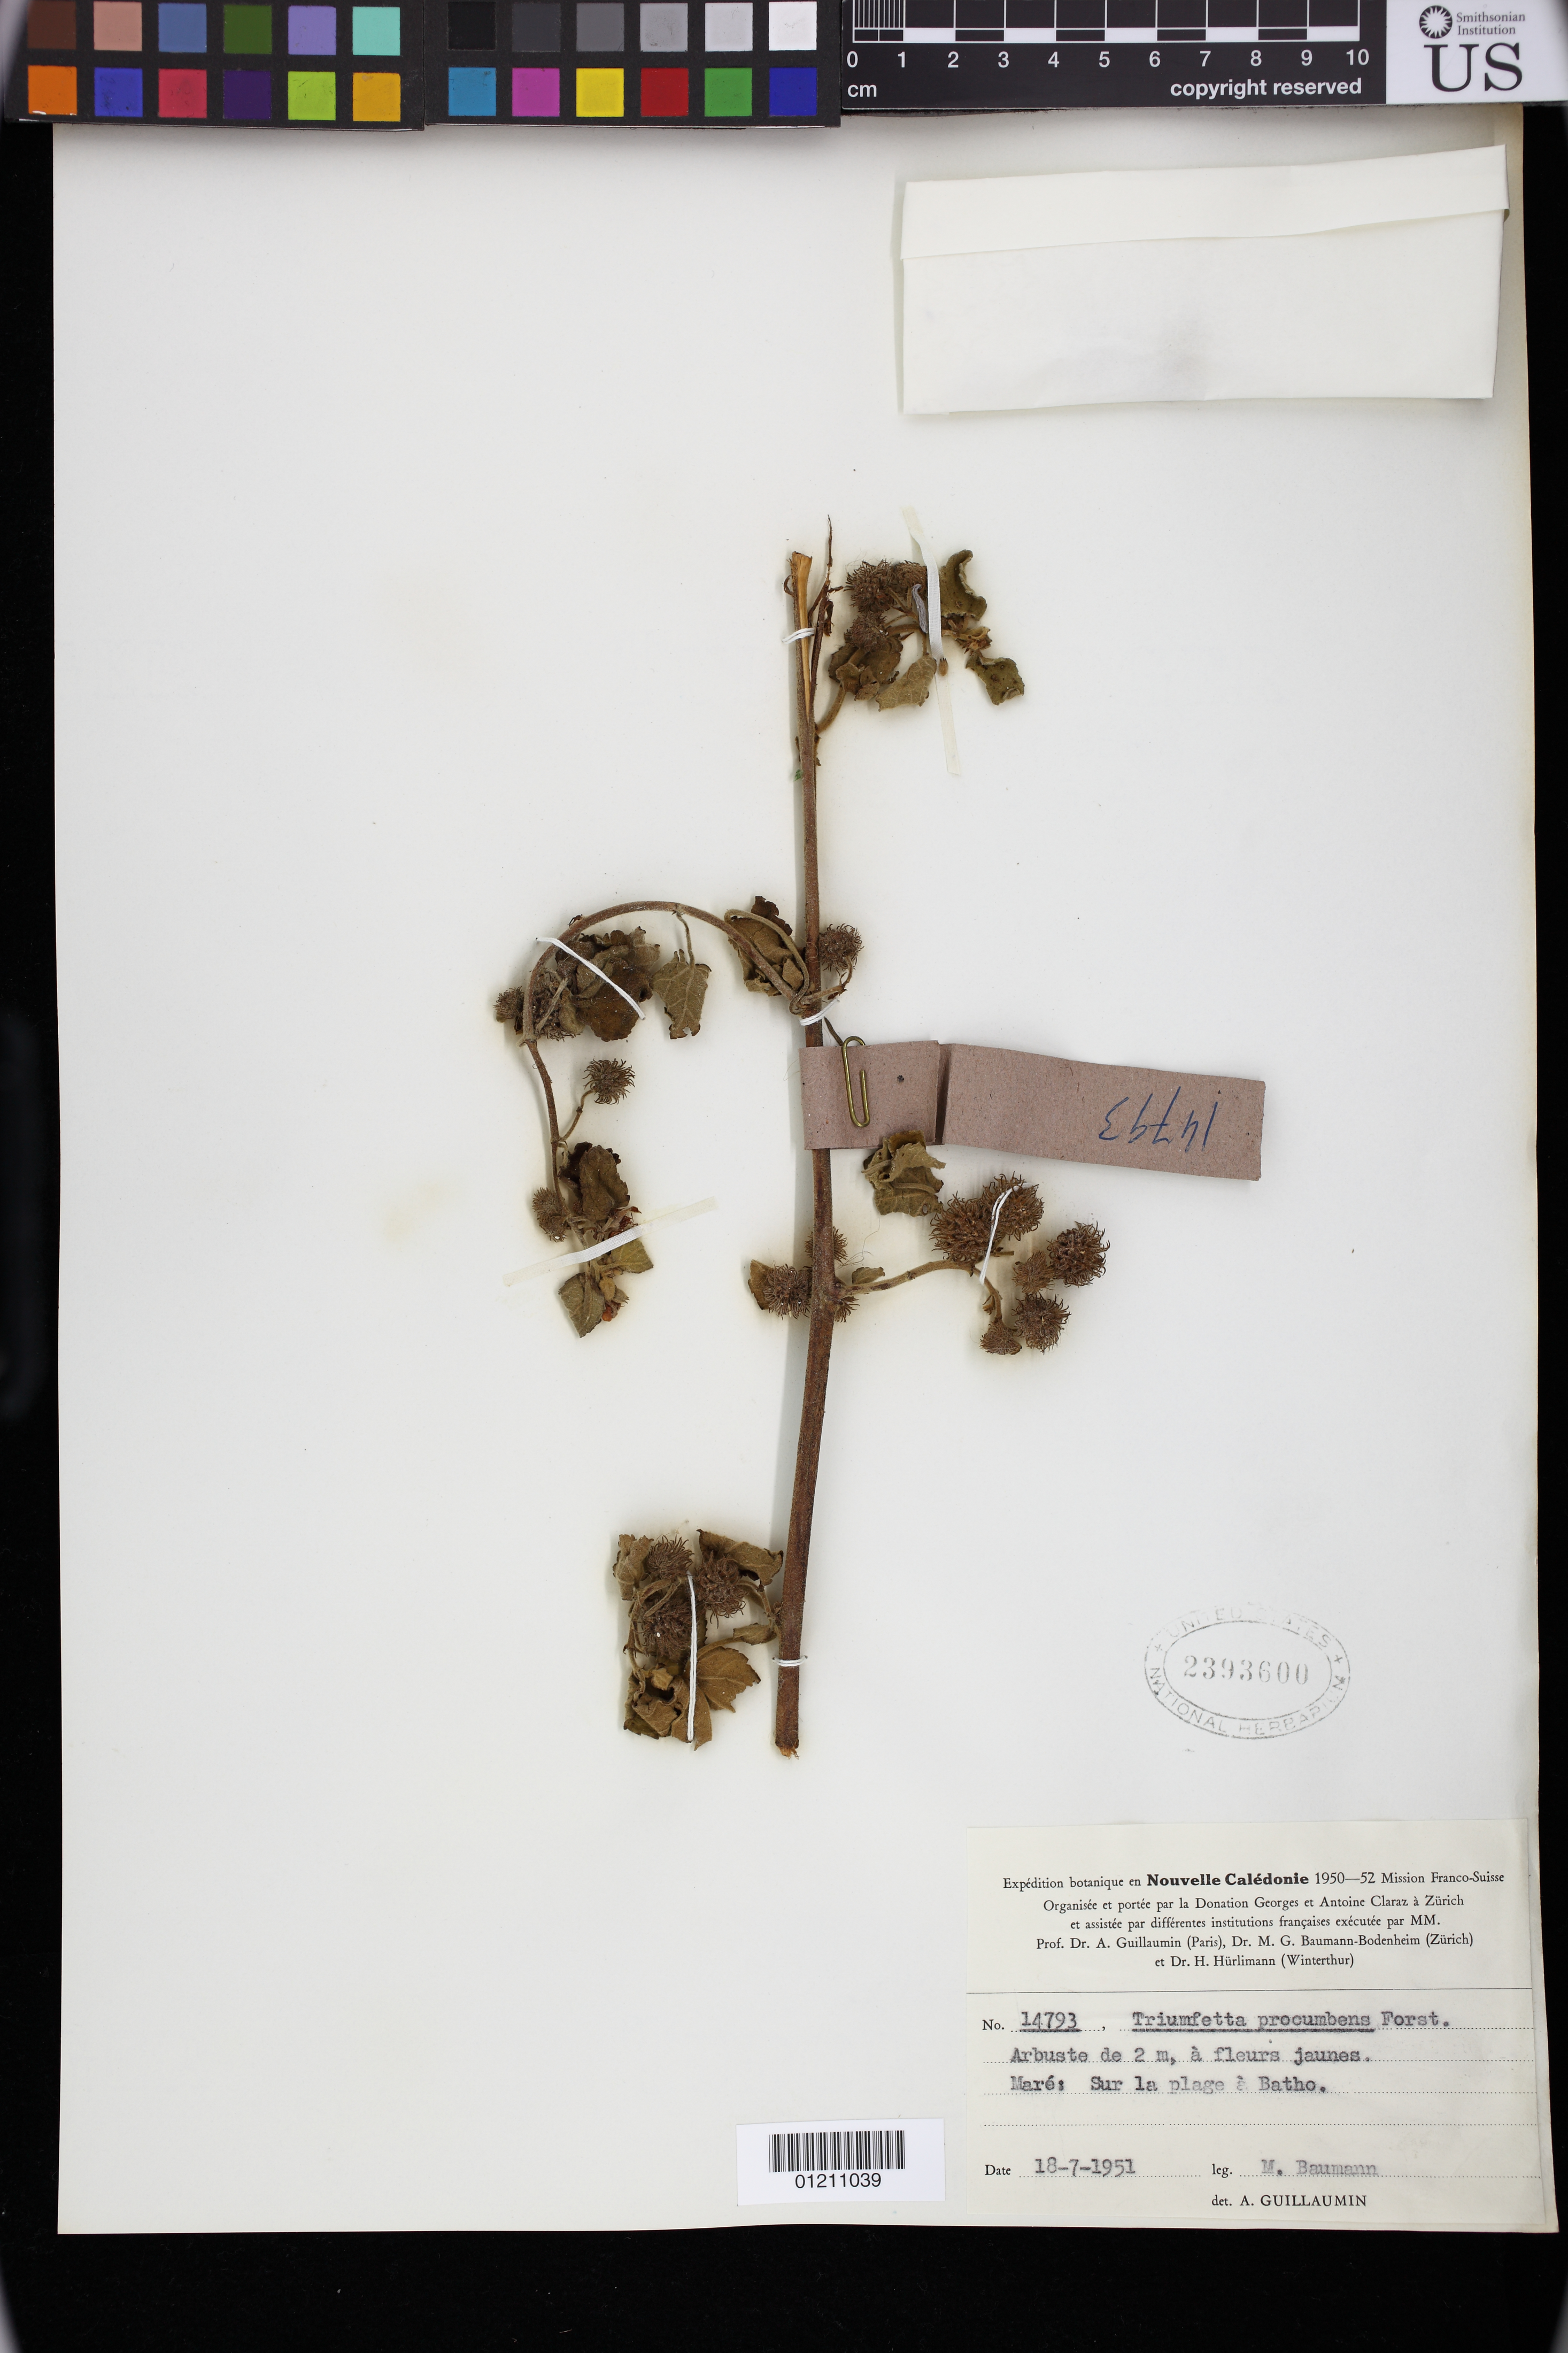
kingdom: Plantae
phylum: Tracheophyta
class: Magnoliopsida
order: Malvales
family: Malvaceae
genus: Triumfetta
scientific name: Triumfetta procumbens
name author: G. Forst.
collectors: M. G. Baumann-Bodenheim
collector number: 14793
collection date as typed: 18 Jul 1951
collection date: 1951-07-18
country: New Caledonia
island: Maré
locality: Nouvelle Caledonie. Maré: Sur la plage a Batho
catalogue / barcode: US 2393600